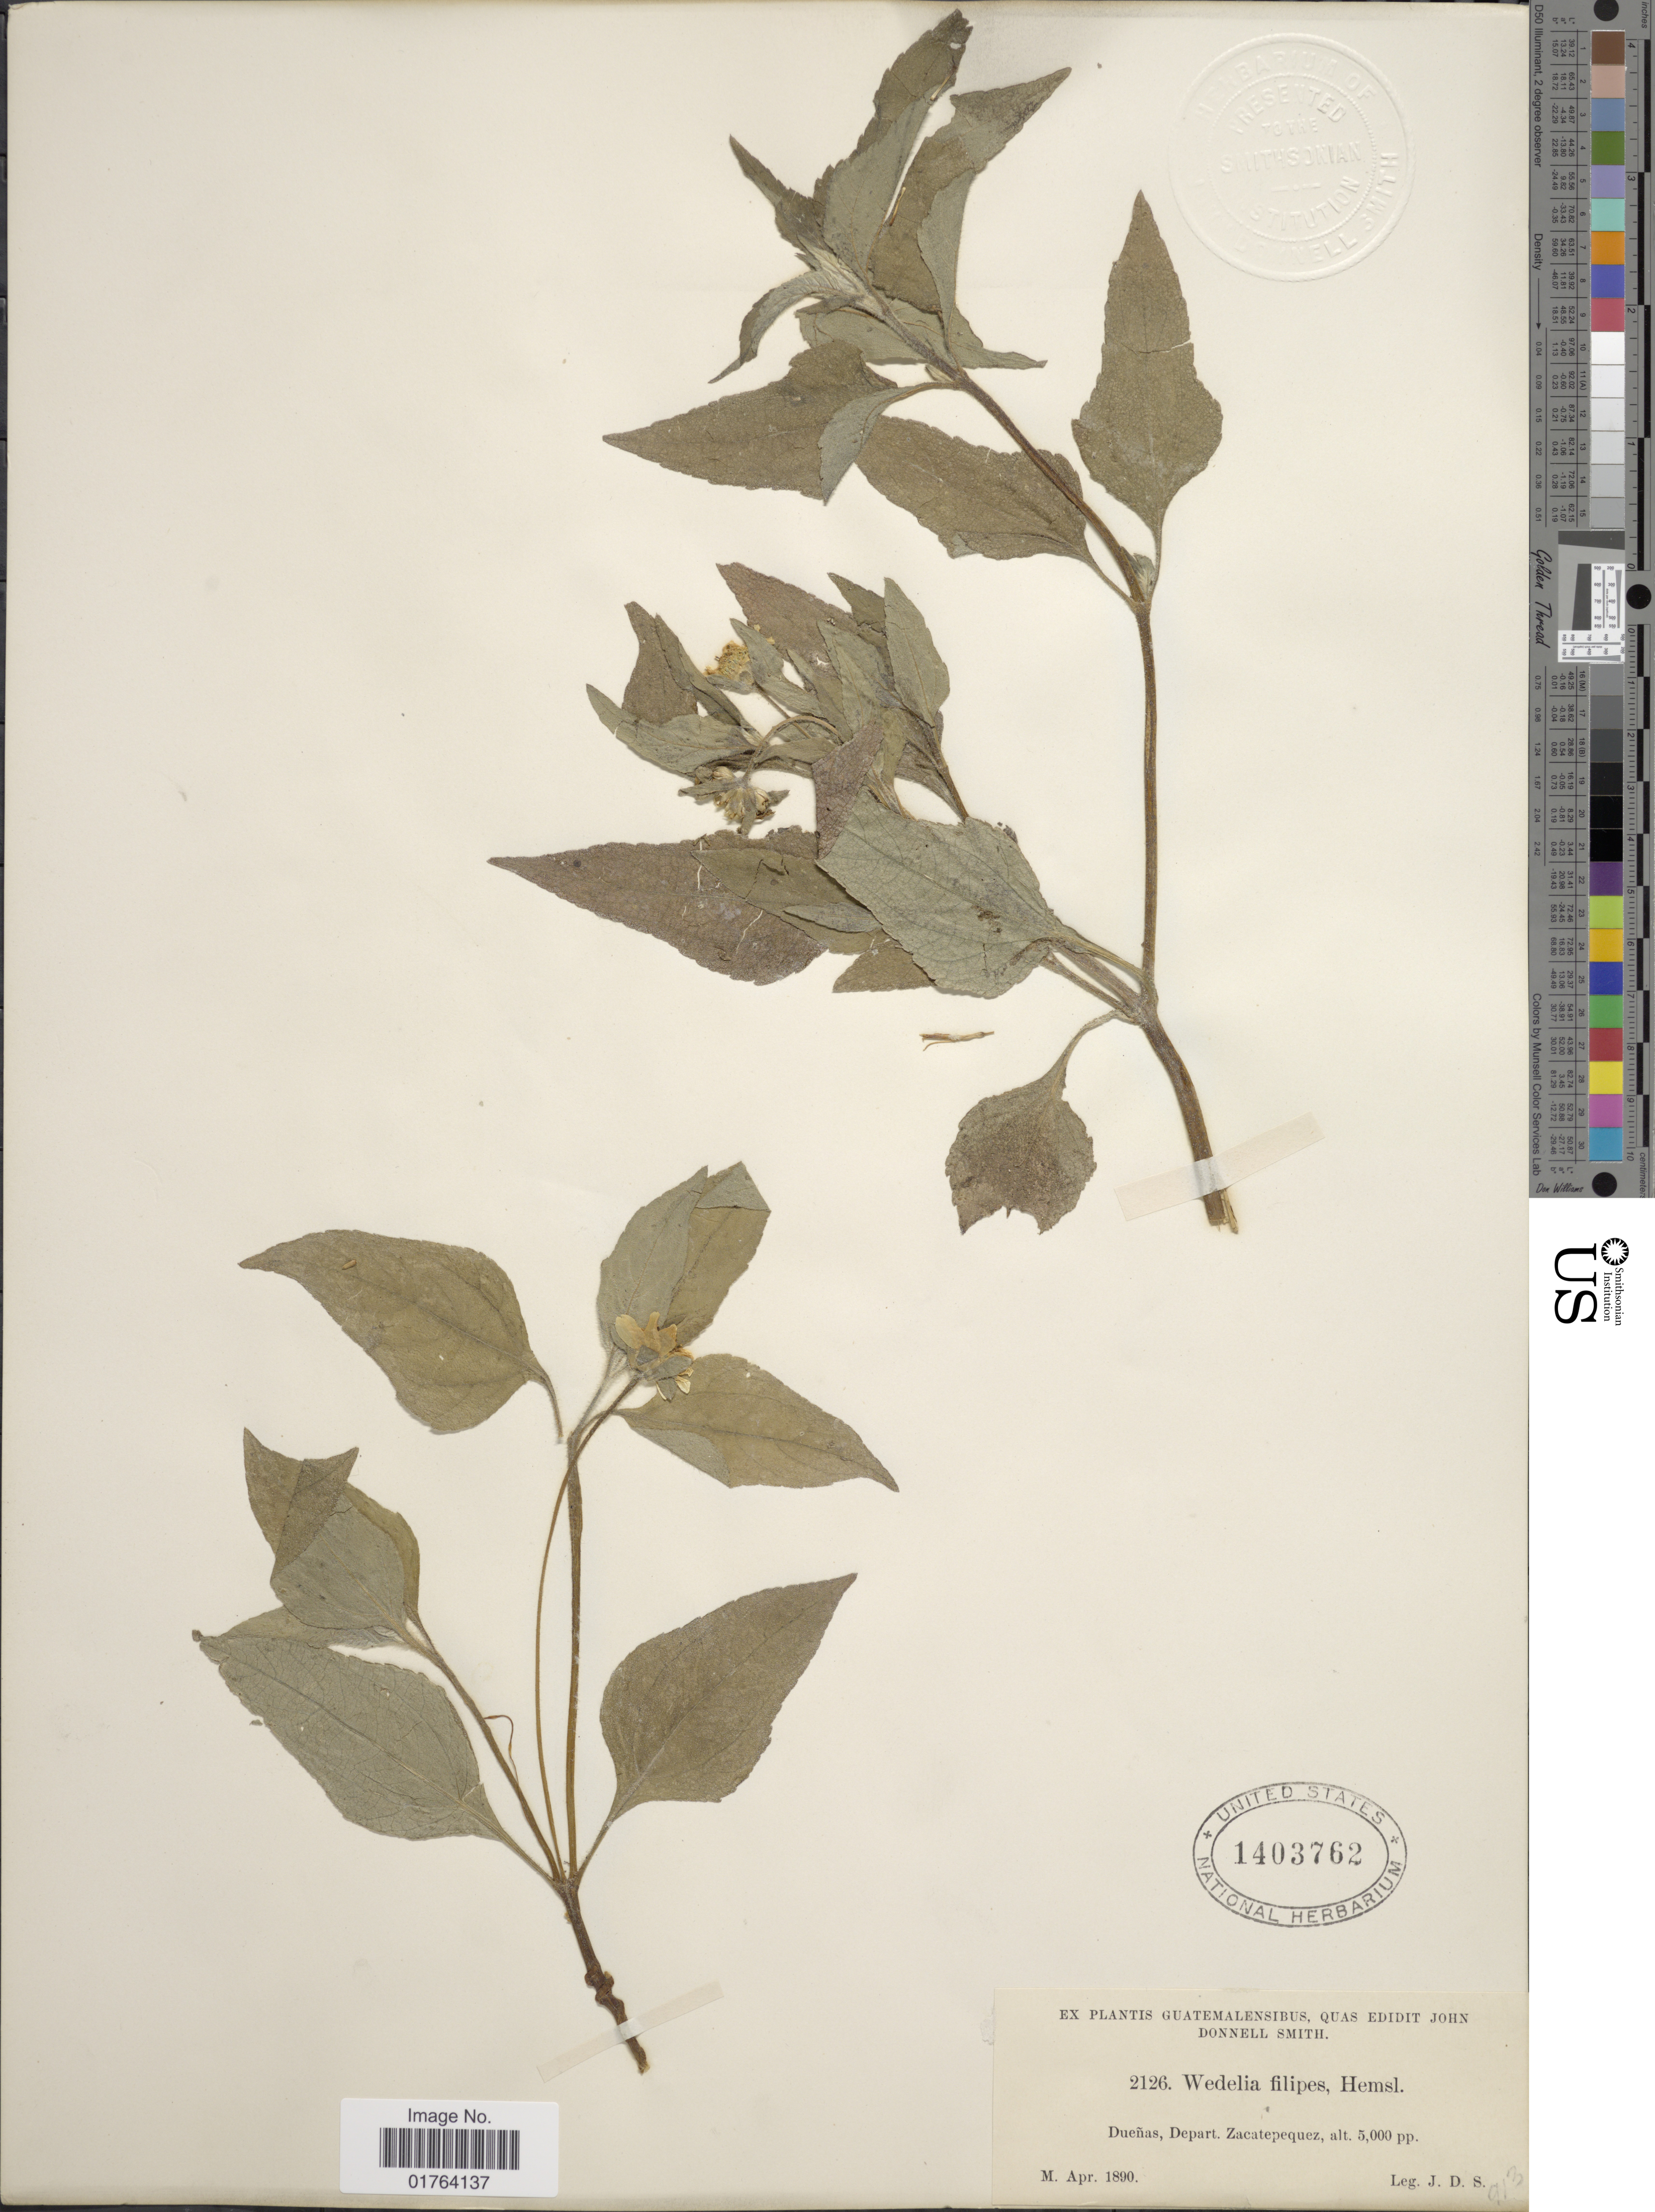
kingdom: Plantae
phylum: Tracheophyta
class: Magnoliopsida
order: Asterales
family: Asteraceae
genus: Wedelia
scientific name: Wedelia filipes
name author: Hemsl.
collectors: J. Donnell Smith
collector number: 2126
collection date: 1890-04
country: Guatemala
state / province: Sacatepéquez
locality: Duenas, Depart. Zacatepequez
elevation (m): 1524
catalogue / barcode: US 1403762